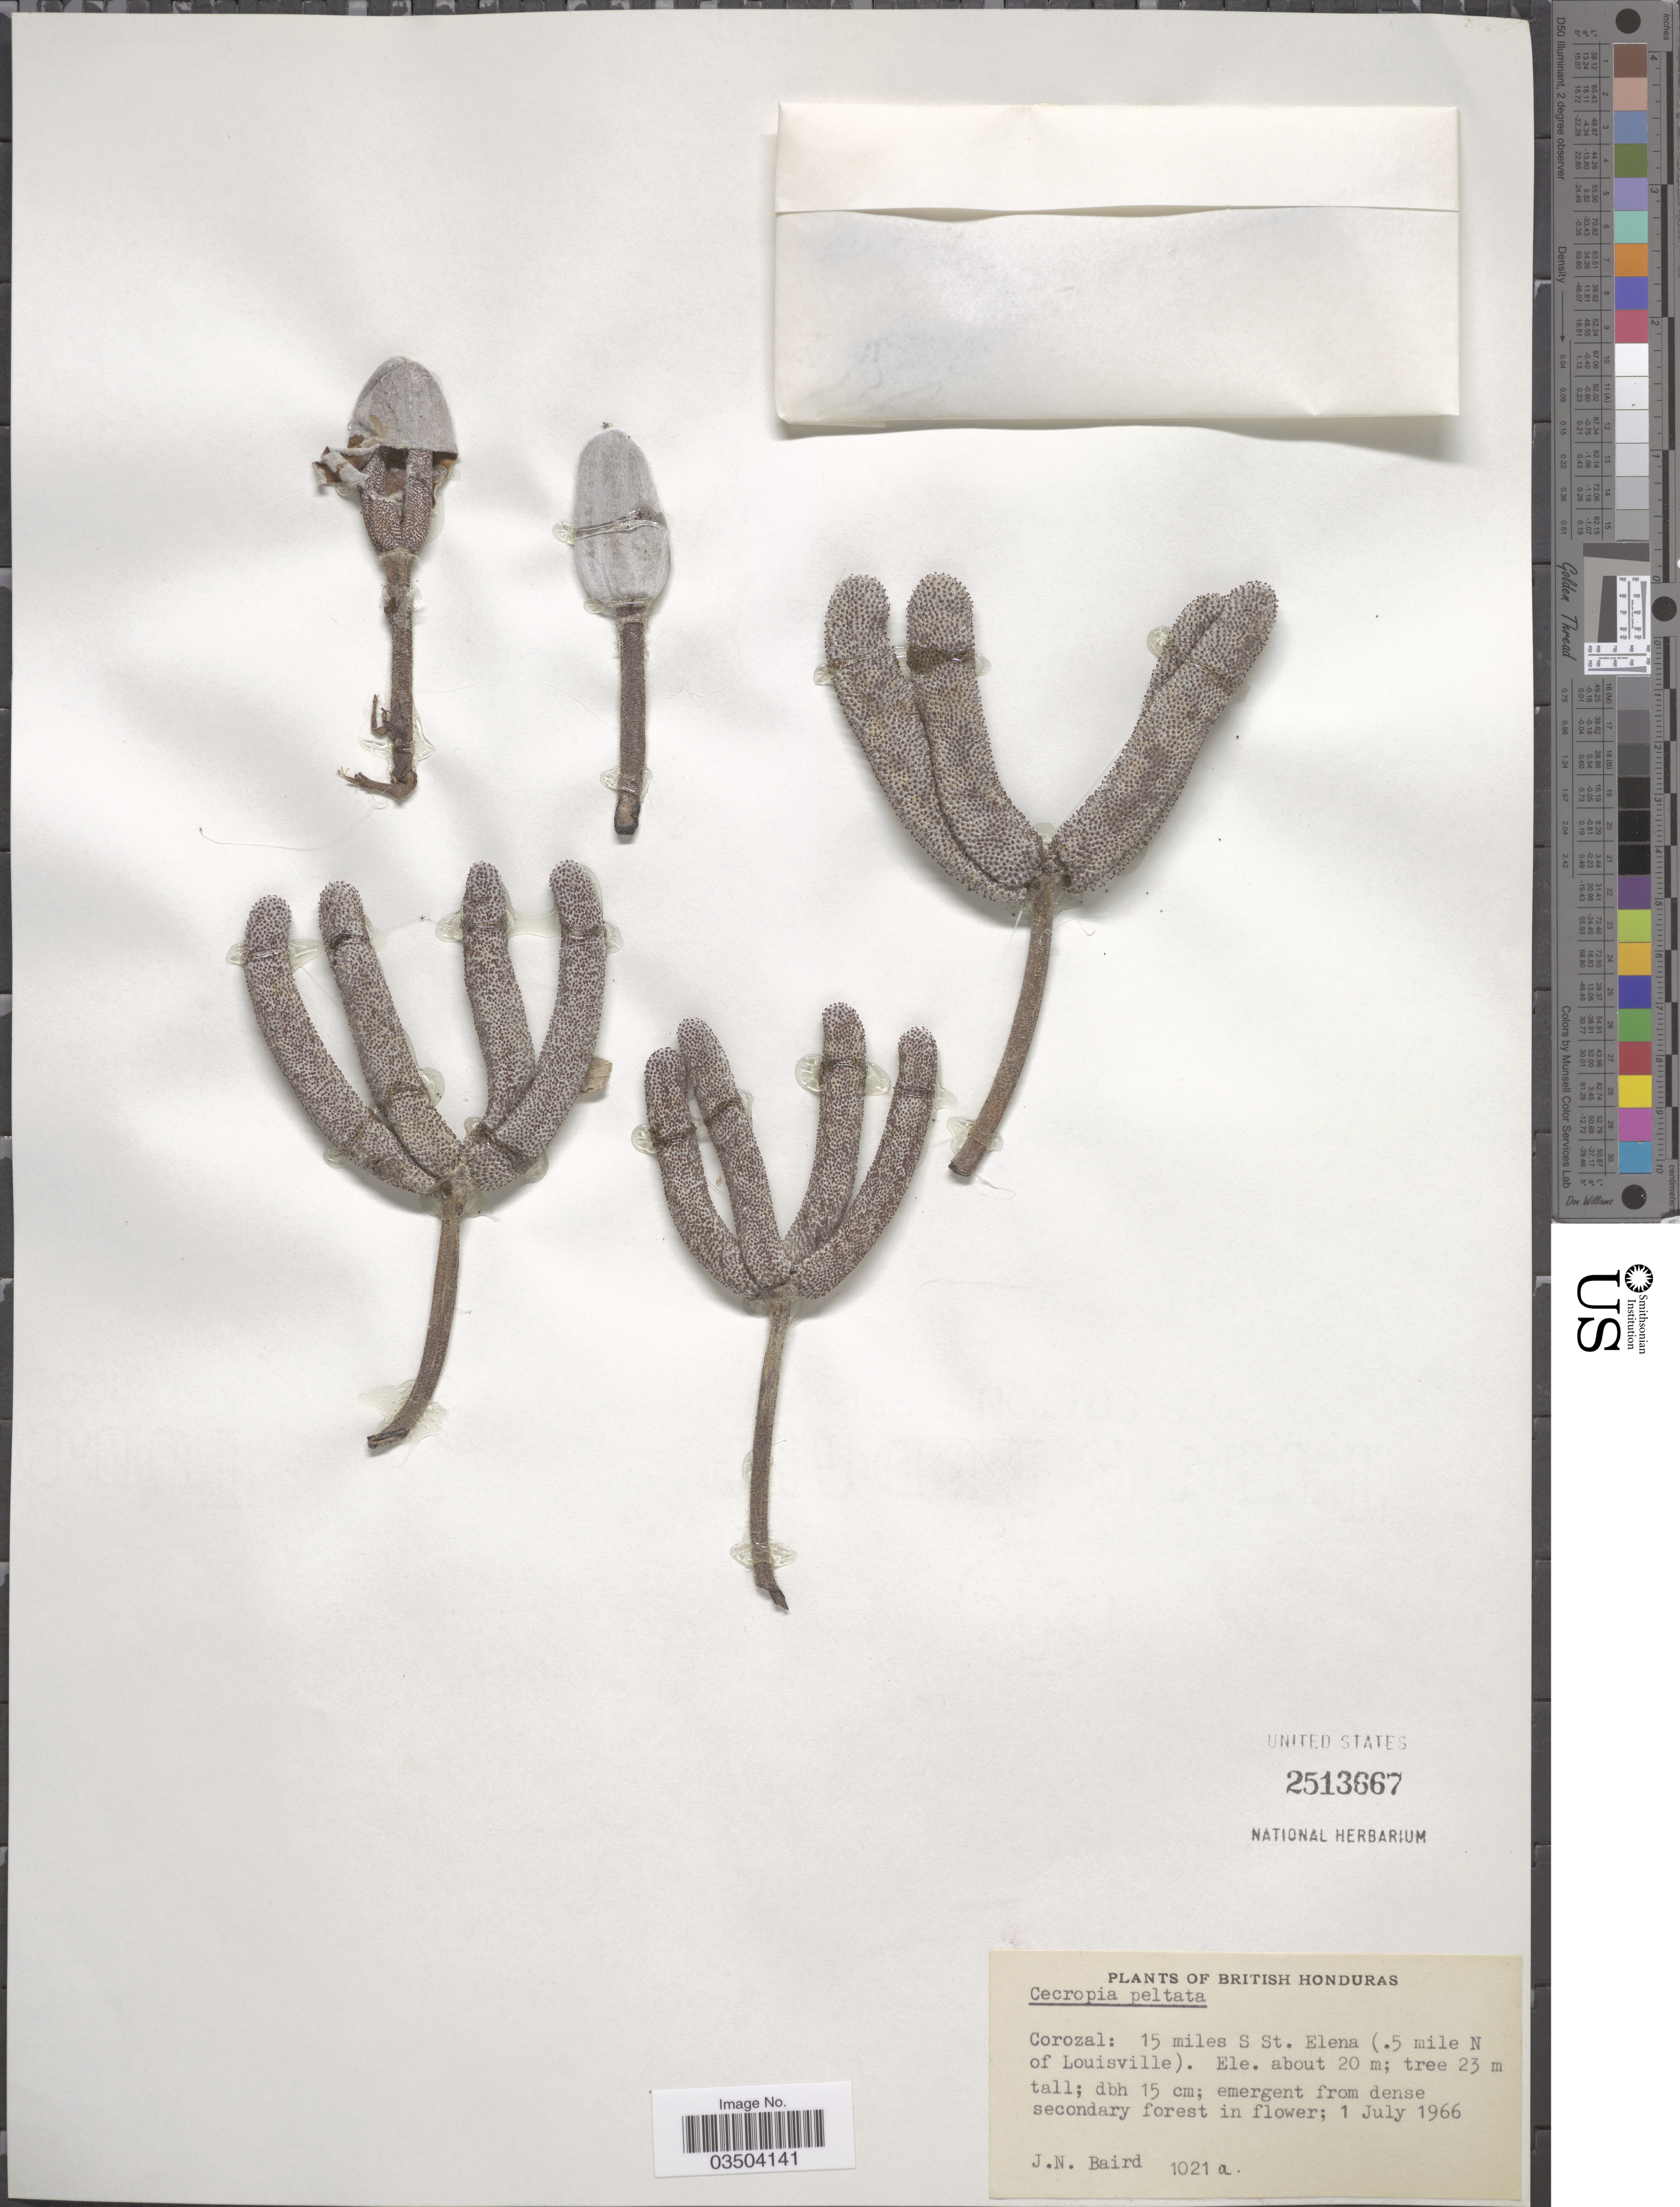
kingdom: Plantae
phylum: Tracheophyta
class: Magnoliopsida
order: Rosales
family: Urticaceae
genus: Cecropia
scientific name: Cecropia peltata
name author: L.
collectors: J. Baird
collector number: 1021a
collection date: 1966-07-01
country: Belize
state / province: Corozal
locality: British Honduras. 15 miles S St. Elena (.5 mile N of Louisville).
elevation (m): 20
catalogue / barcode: US 2513667